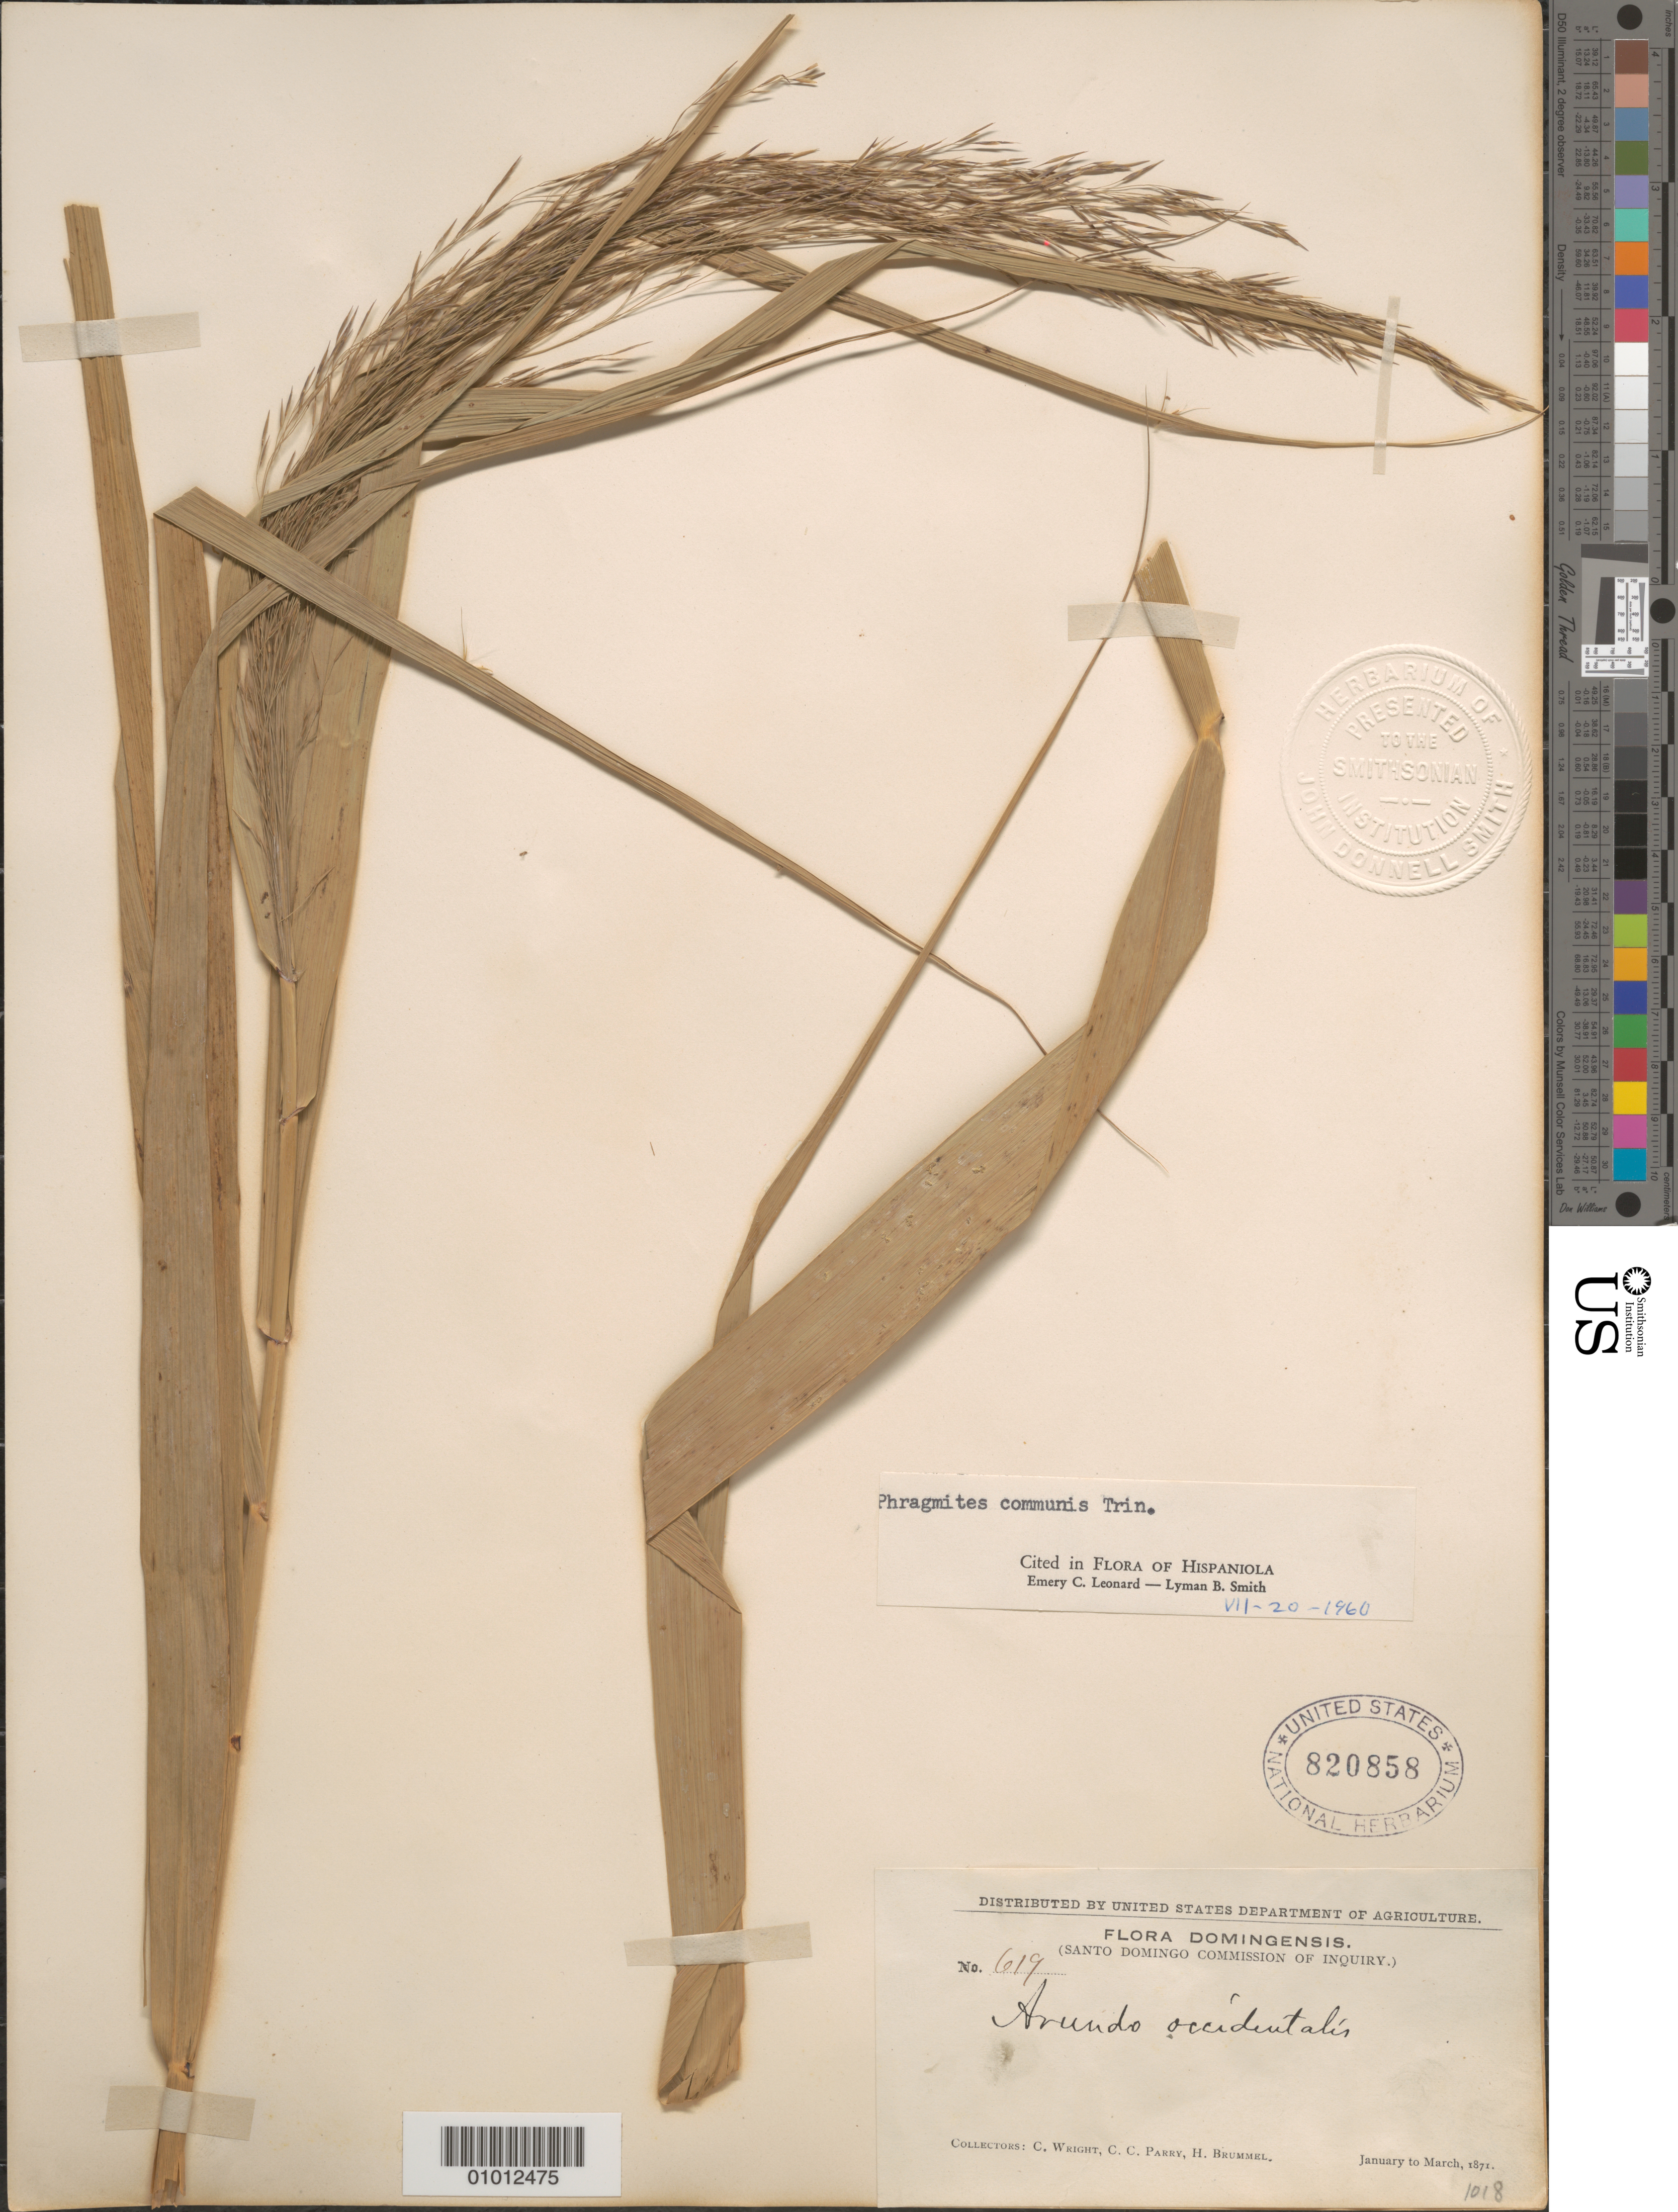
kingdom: Plantae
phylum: Tracheophyta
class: Liliopsida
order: Poales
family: Poaceae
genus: Phragmites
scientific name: Phragmites australis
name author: (Cav.) Trin. ex Steud.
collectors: C. Wright, C. C. Parry & H. Brummel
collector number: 619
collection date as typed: Jan 1871 to -- Mar 1871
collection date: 1871-01/1871-03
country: Dominican Republic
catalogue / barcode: US 820858